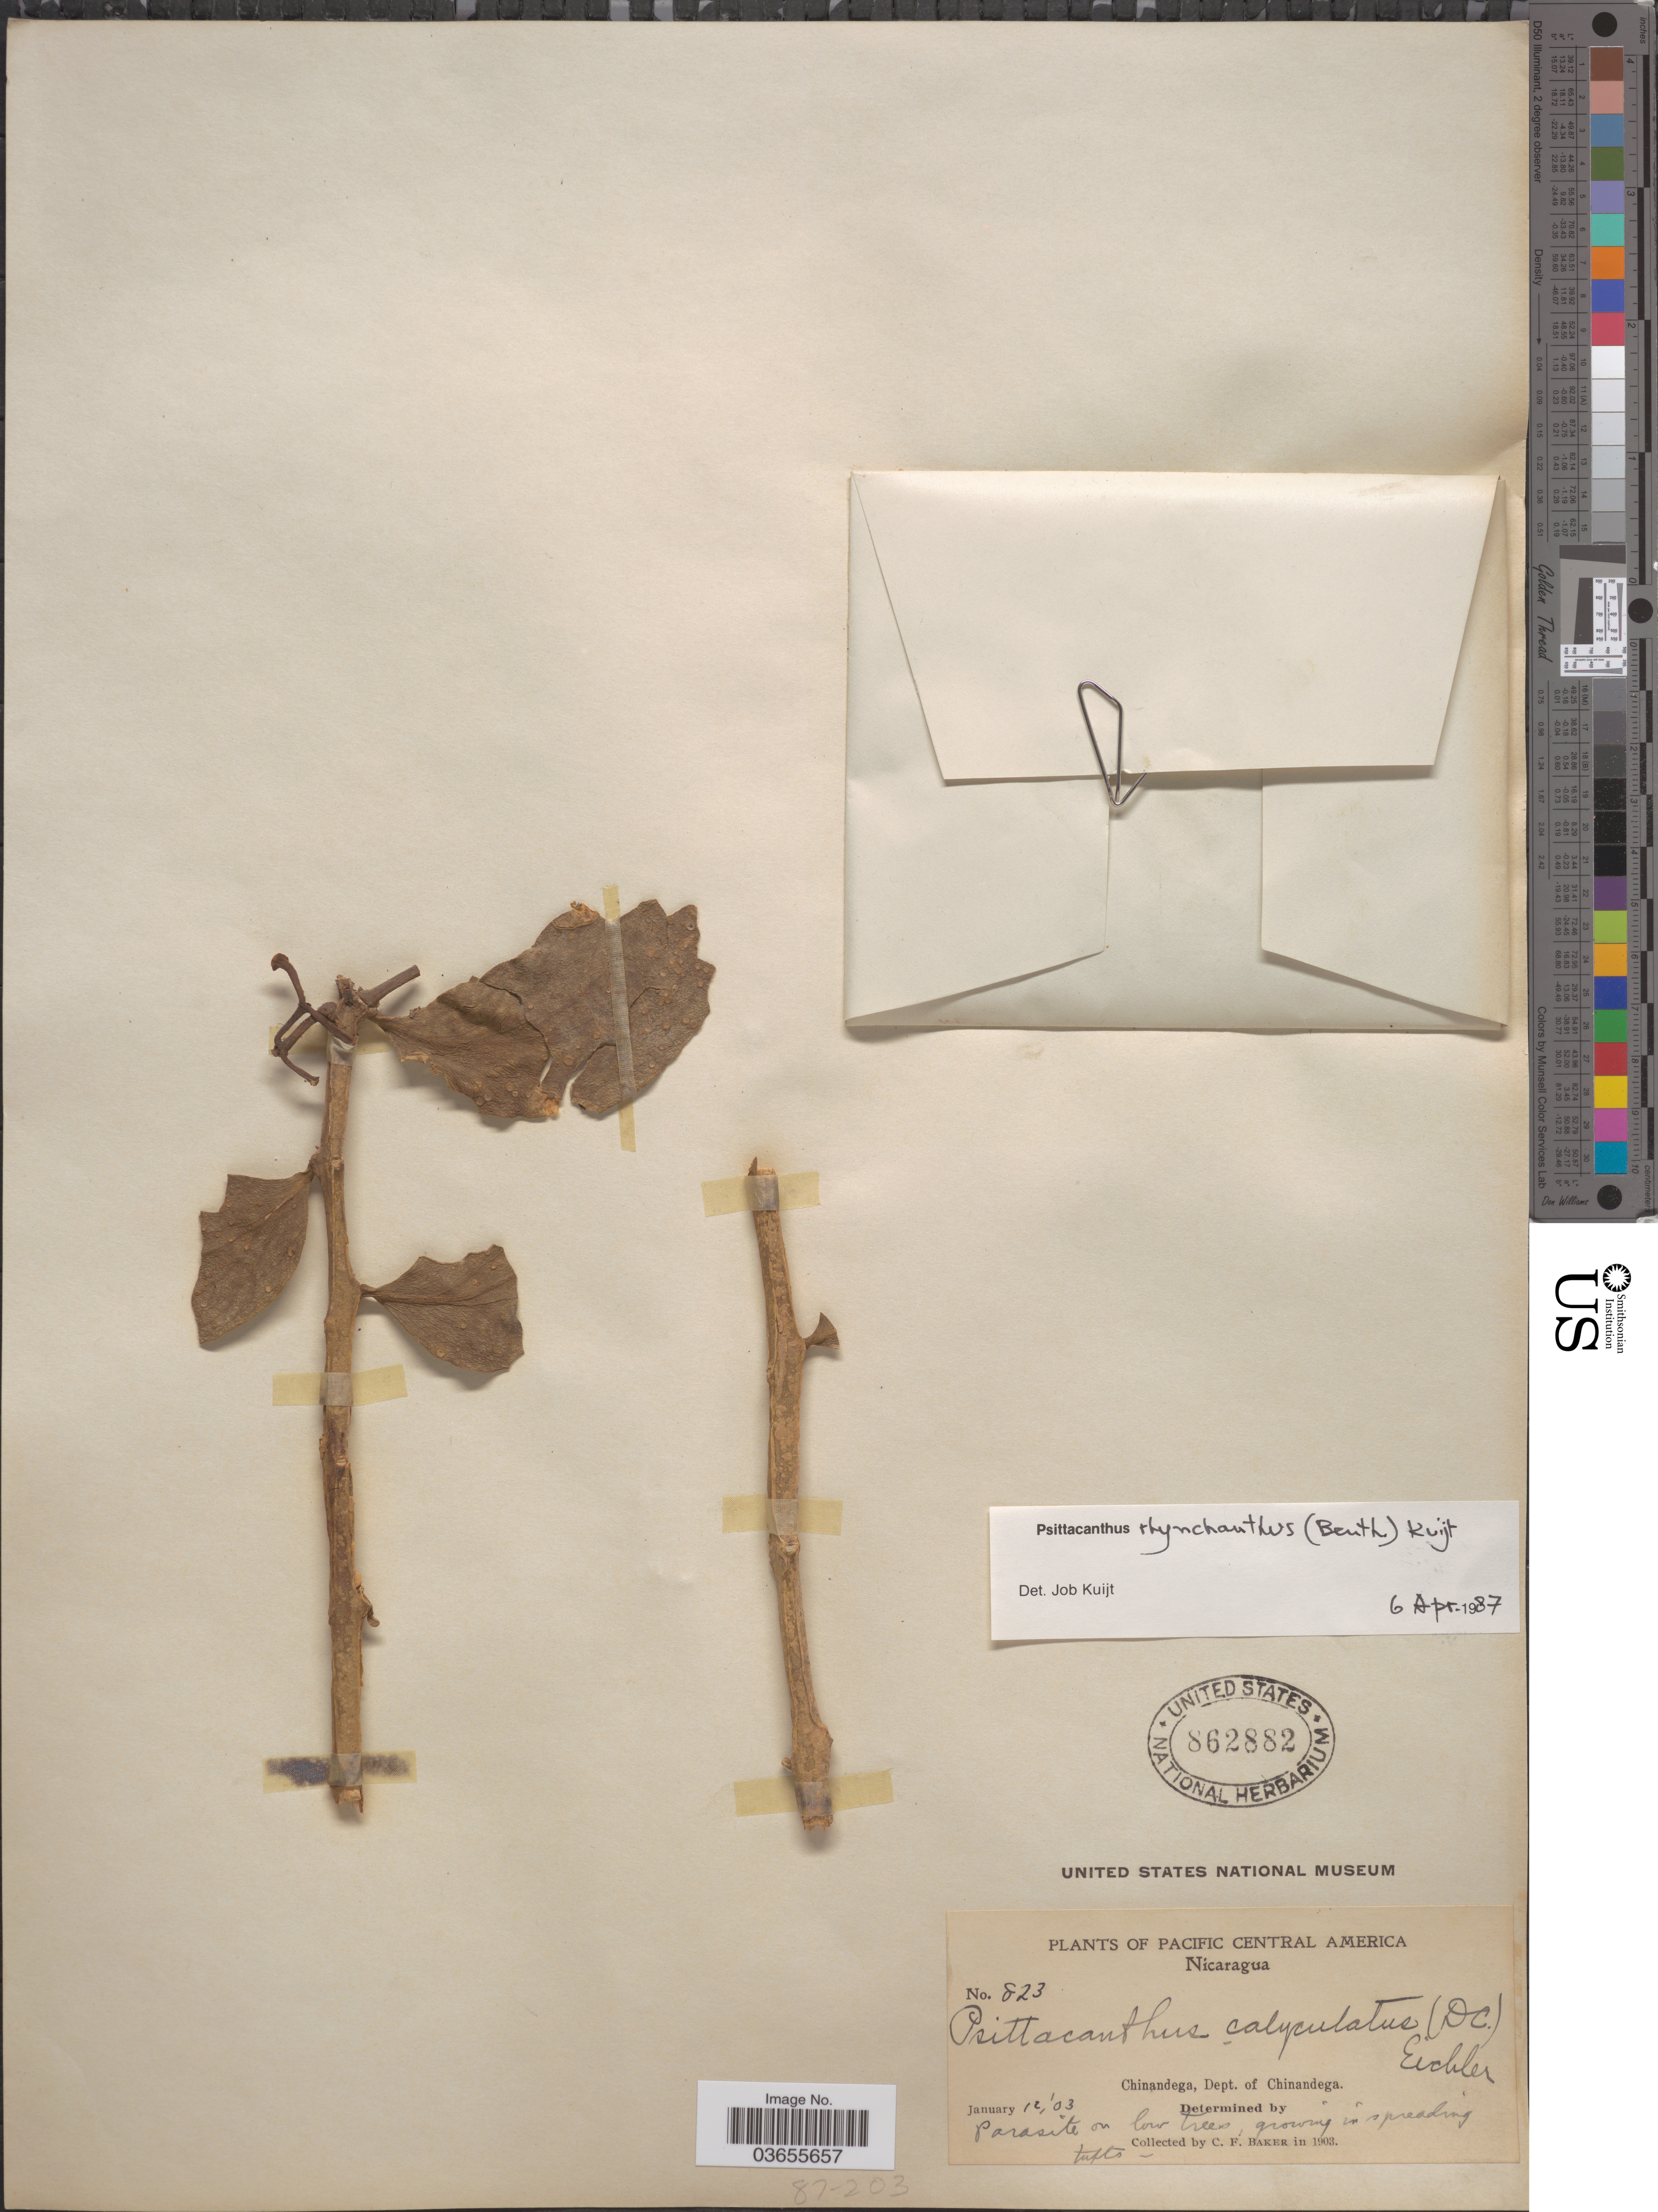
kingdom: Plantae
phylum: Tracheophyta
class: Magnoliopsida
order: Santalales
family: Loranthaceae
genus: Psittacanthus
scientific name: Psittacanthus rhynchanthus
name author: (Benth.) Kuijt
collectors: C. F. Baker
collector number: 823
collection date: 1903-01-12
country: Nicaragua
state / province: Chinandega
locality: Pacific Central America. Dept. of Chinandega.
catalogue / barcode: US 862882